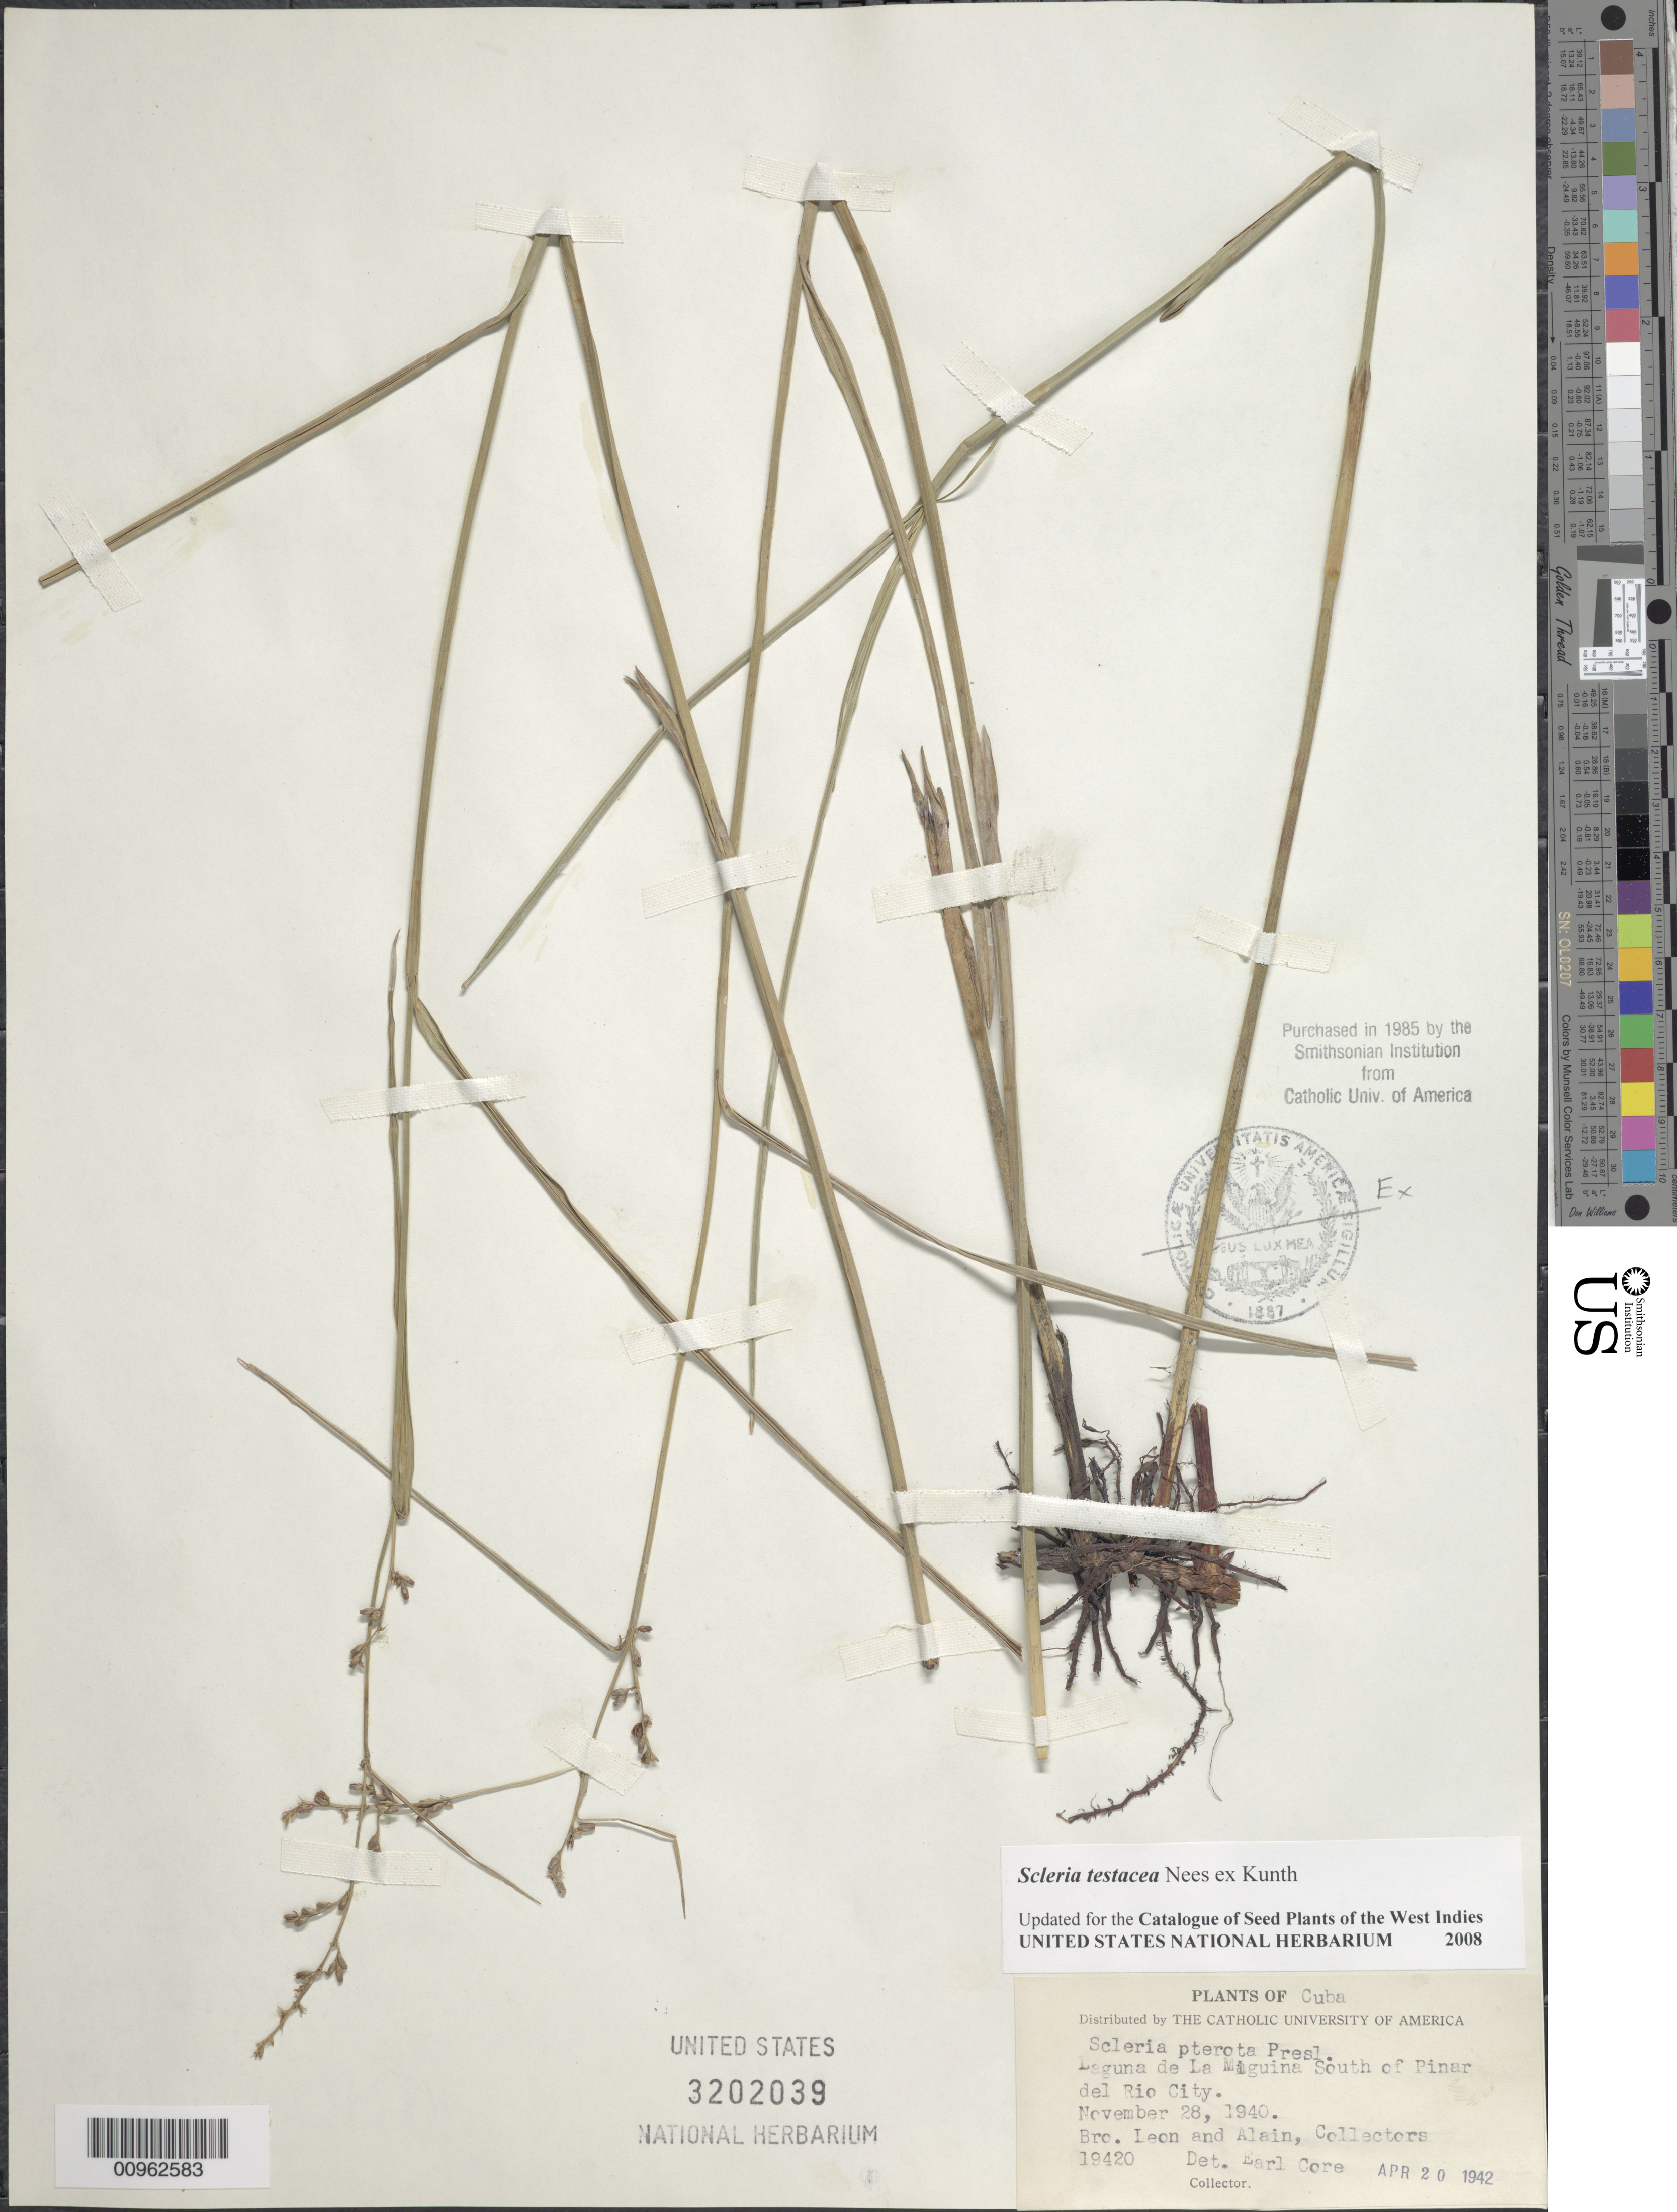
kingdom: Plantae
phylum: Tracheophyta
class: Liliopsida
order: Poales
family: Cyperaceae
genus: Scleria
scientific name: Scleria testacea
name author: Nees ex Kunth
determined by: Strong, M. T., (US), Smithsonian Institution - National Museum of Natural History (UNITED STATES)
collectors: Bro. León & A. H. Liogier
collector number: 19420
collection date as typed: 28 Nov 1940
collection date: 1940-11-28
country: Cuba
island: Cuba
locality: Laguna de la Maquina, south of Pinar del Rio City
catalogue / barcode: US 3202039